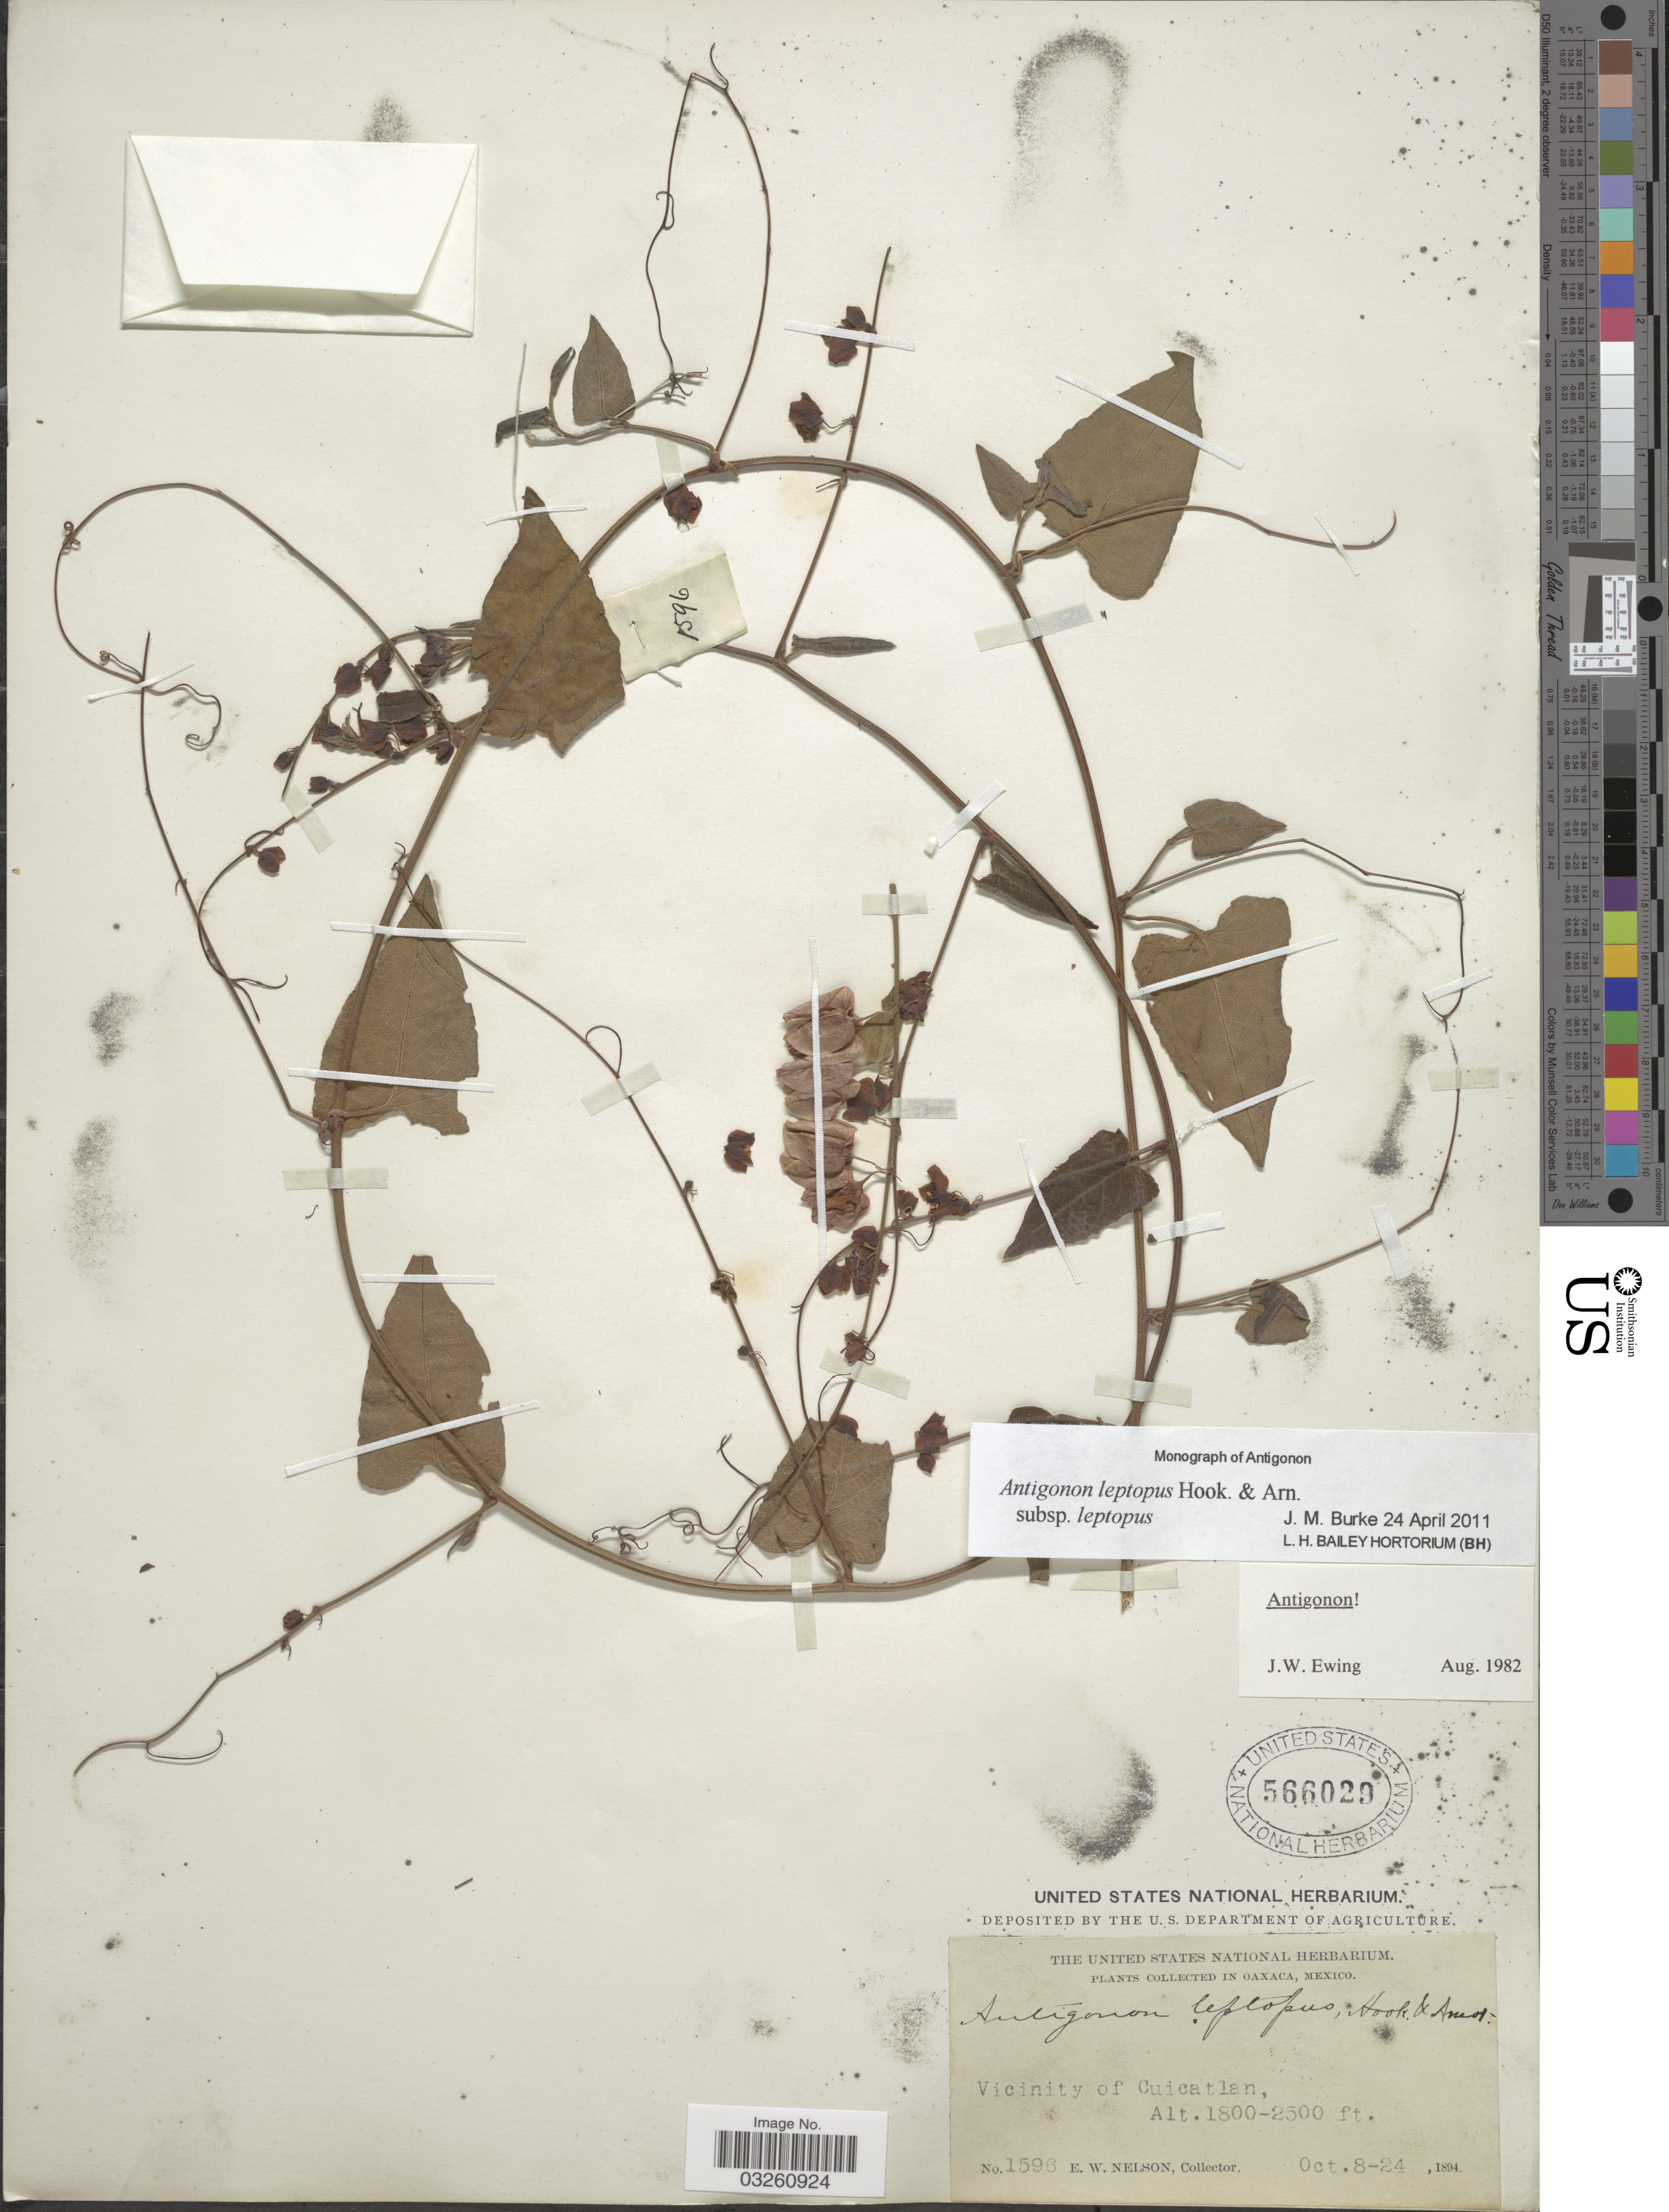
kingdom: Plantae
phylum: Tracheophyta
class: Magnoliopsida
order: Caryophyllales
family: Polygonaceae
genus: Antigonon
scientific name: Antigonon leptopus subsp. leptopus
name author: Hook. & Arn.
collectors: E. W. Nelson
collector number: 1596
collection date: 1894-10-08/1894-10-24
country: Mexico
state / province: Oaxaca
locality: Vicinity of Cuicatlan.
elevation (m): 549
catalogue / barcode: US 566029